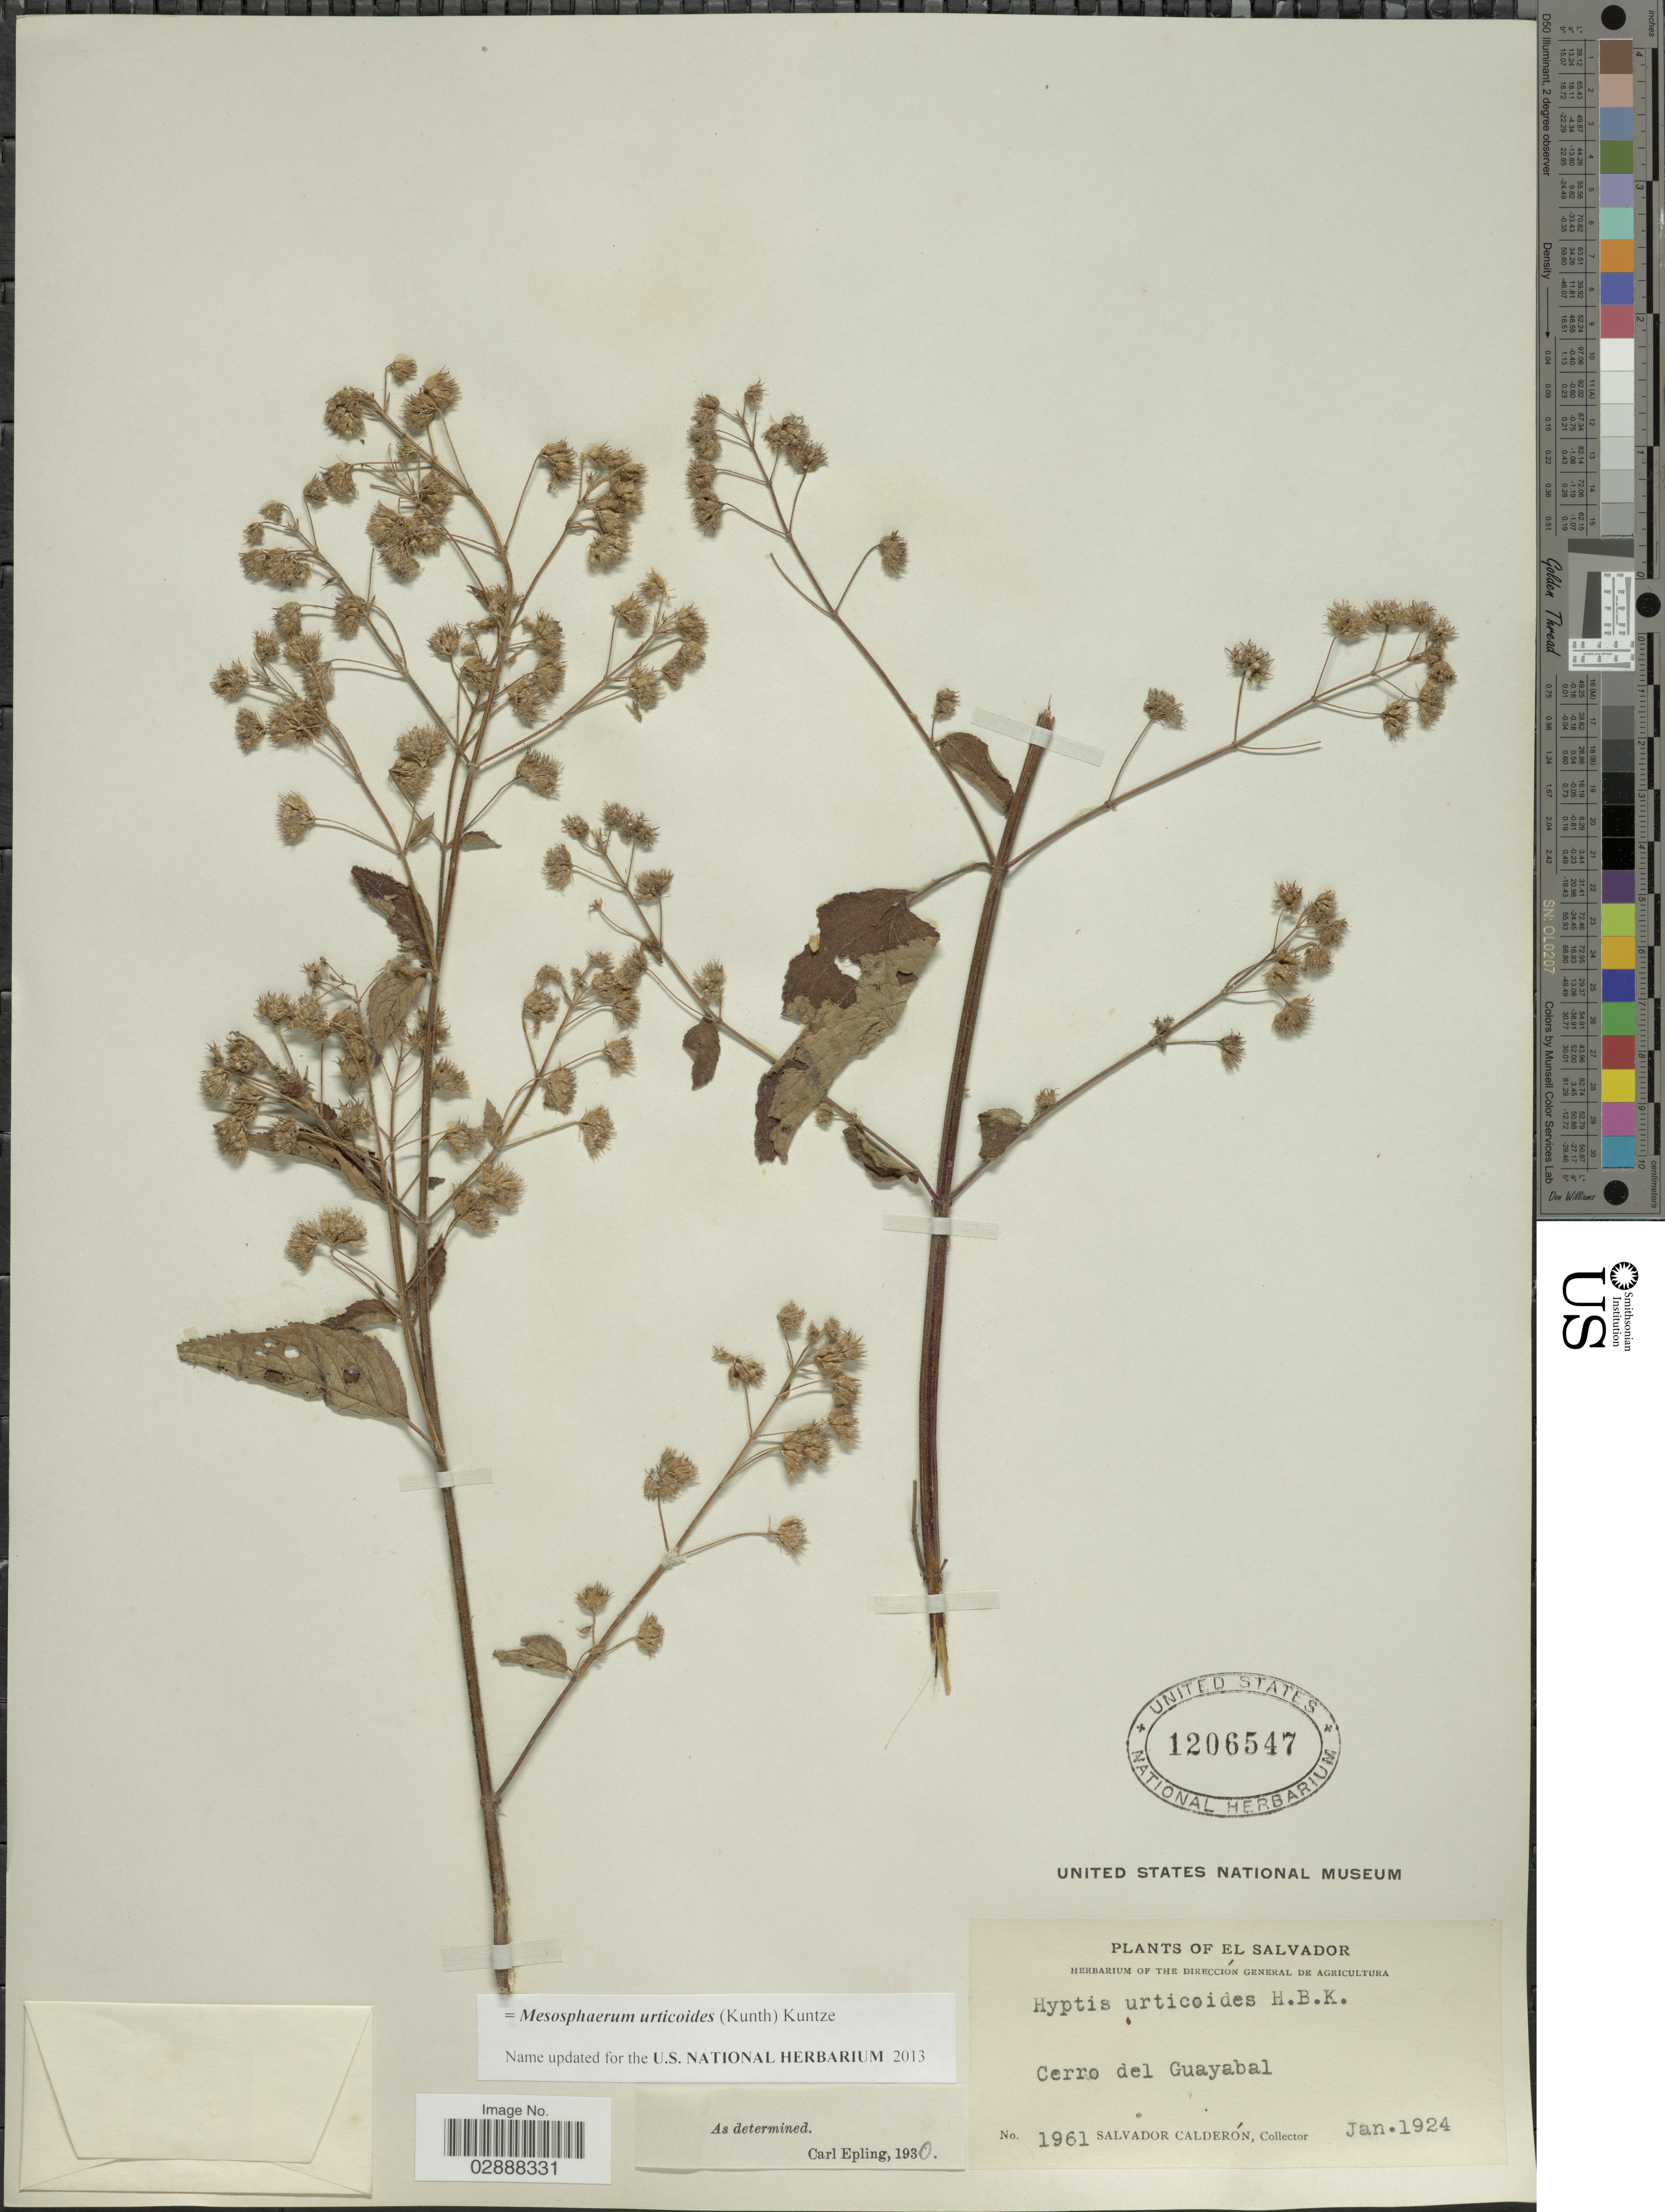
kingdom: Plantae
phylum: Tracheophyta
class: Magnoliopsida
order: Lamiales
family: Lamiaceae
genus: Mesosphaerum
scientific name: Mesosphaerum urticoides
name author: (Kunth) Kuntze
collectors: S. Calderón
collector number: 1961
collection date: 1924-01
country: El Salvador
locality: Cerro del Guayabal.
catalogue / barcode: US 1206547